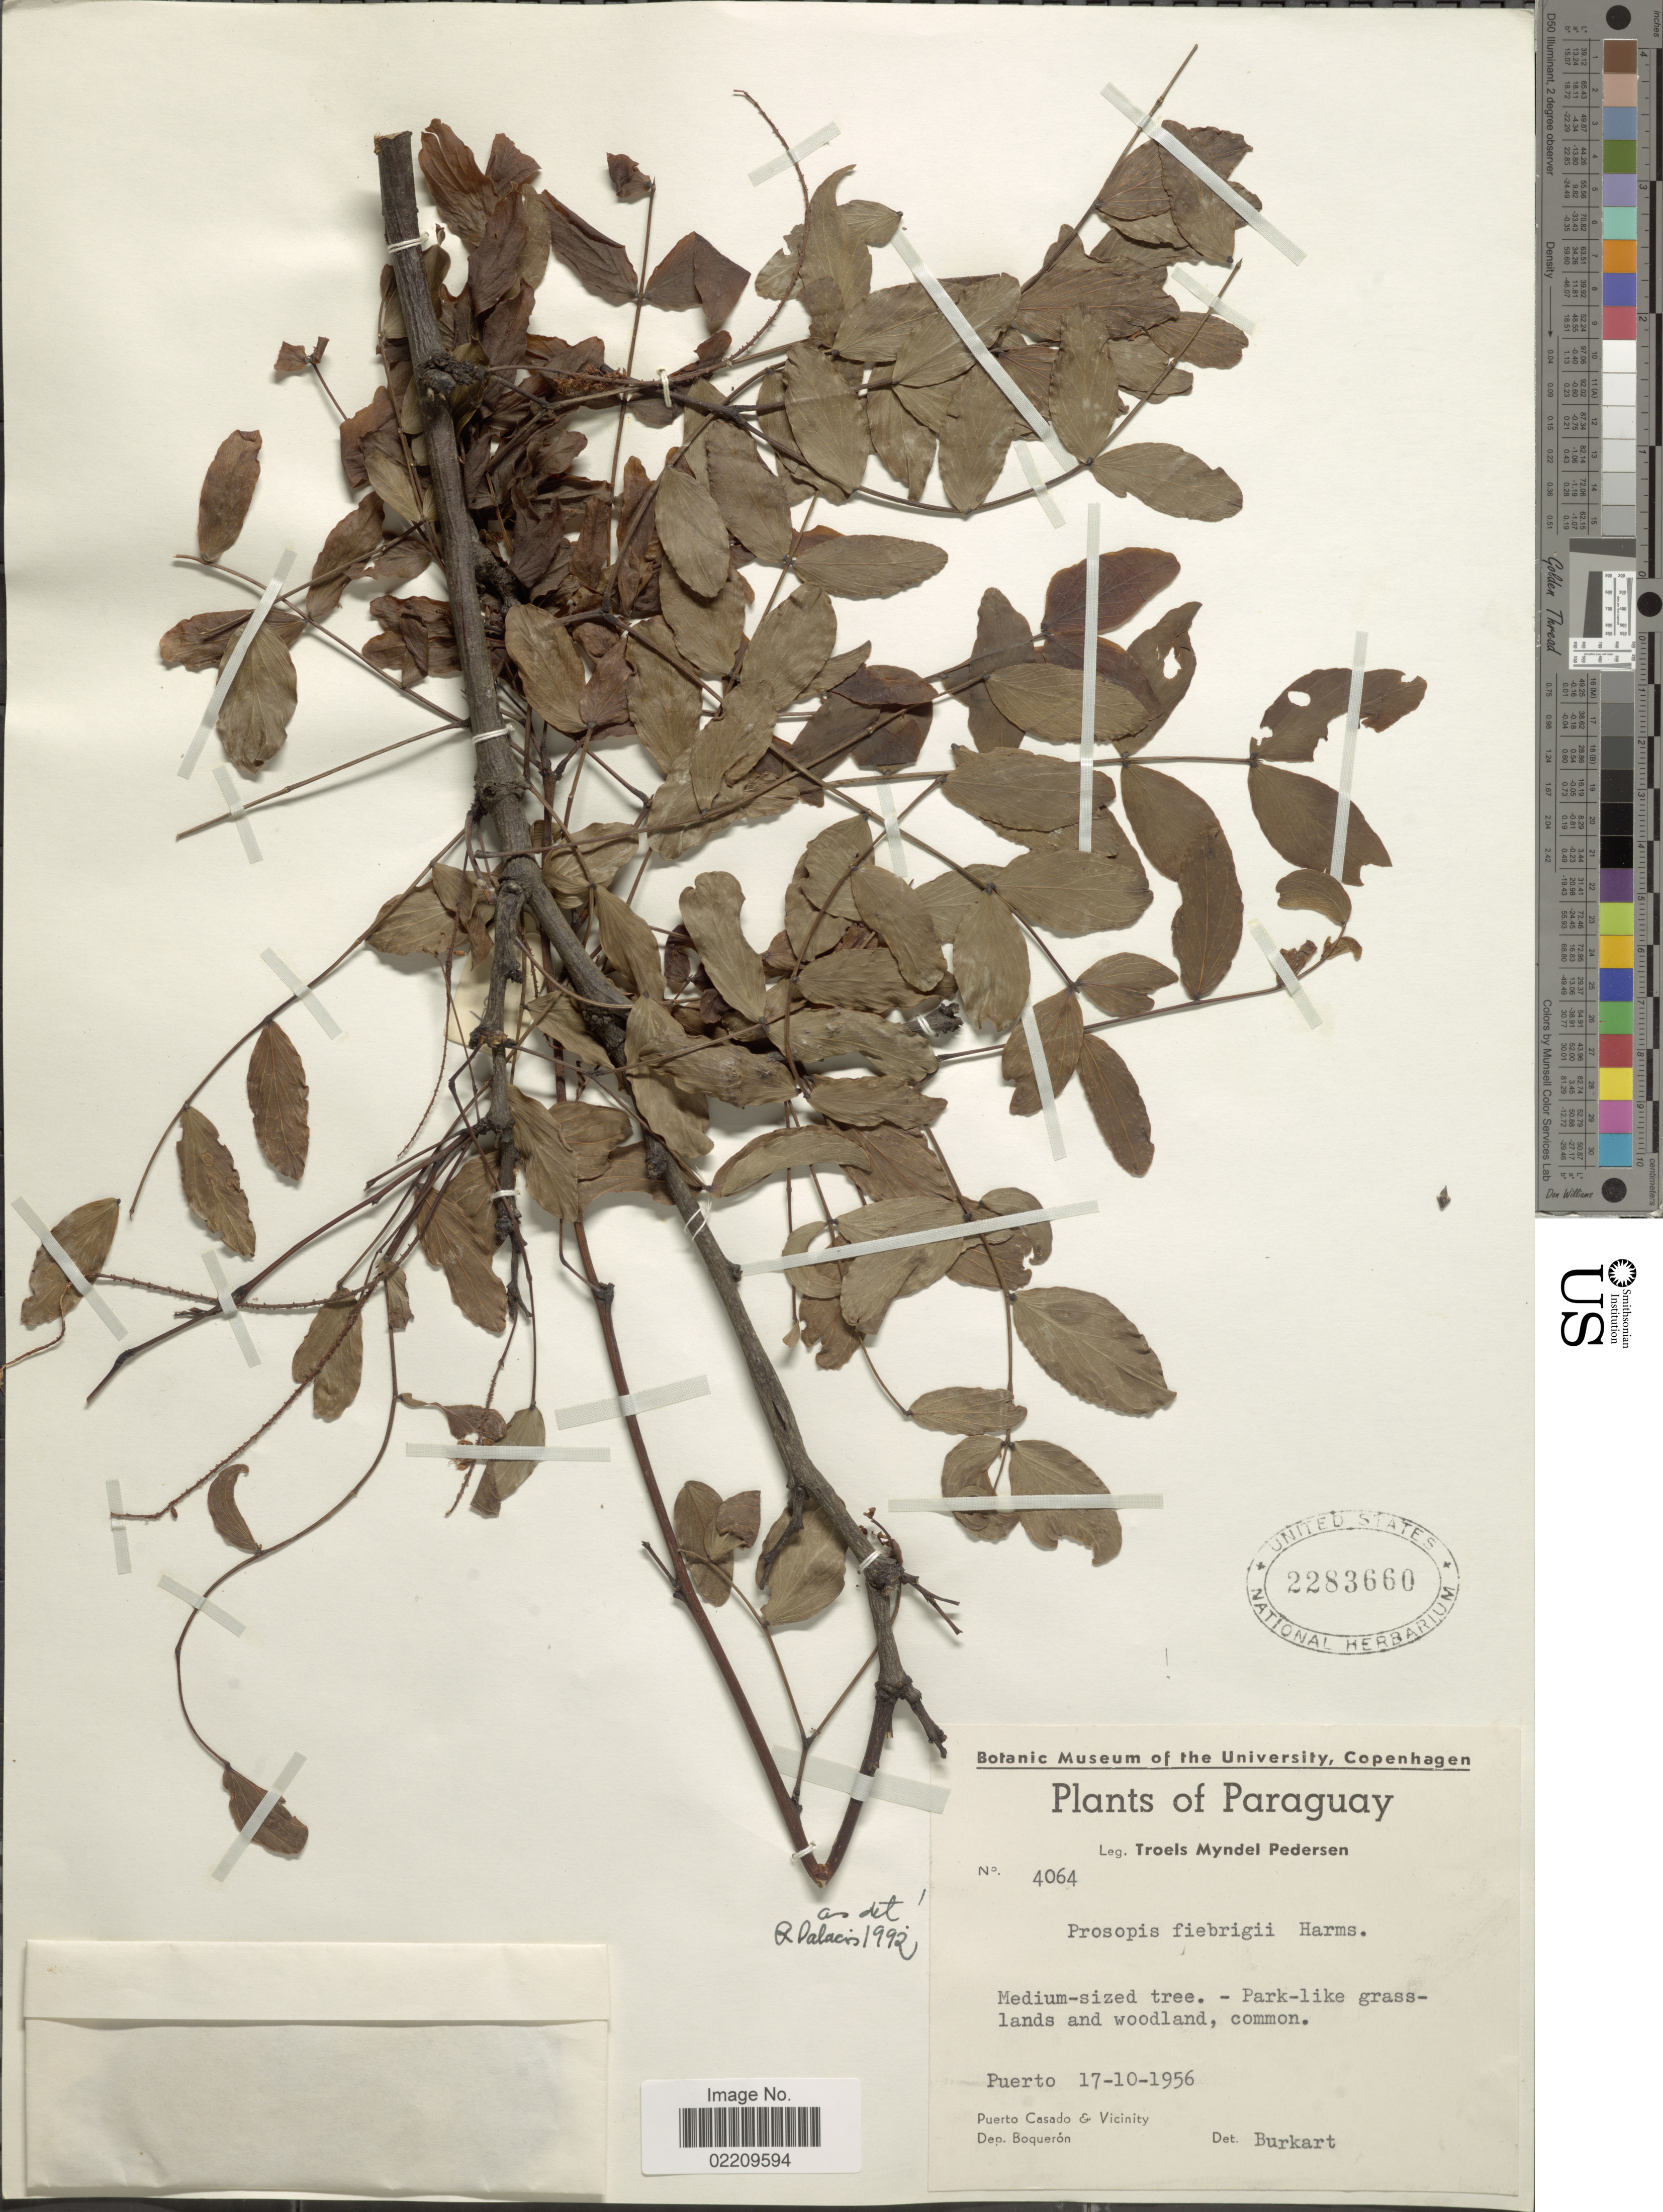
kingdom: Plantae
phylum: Tracheophyta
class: Magnoliopsida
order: Fabales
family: Fabaceae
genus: Prosopis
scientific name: Prosopis fiebrigii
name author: Harms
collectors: T. Pederson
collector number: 4064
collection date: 1956-10-17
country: Paraguay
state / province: Boqueron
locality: Peurto . Puerto Casado & Vicinity, Dep. Boqueron.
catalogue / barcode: US 2283660